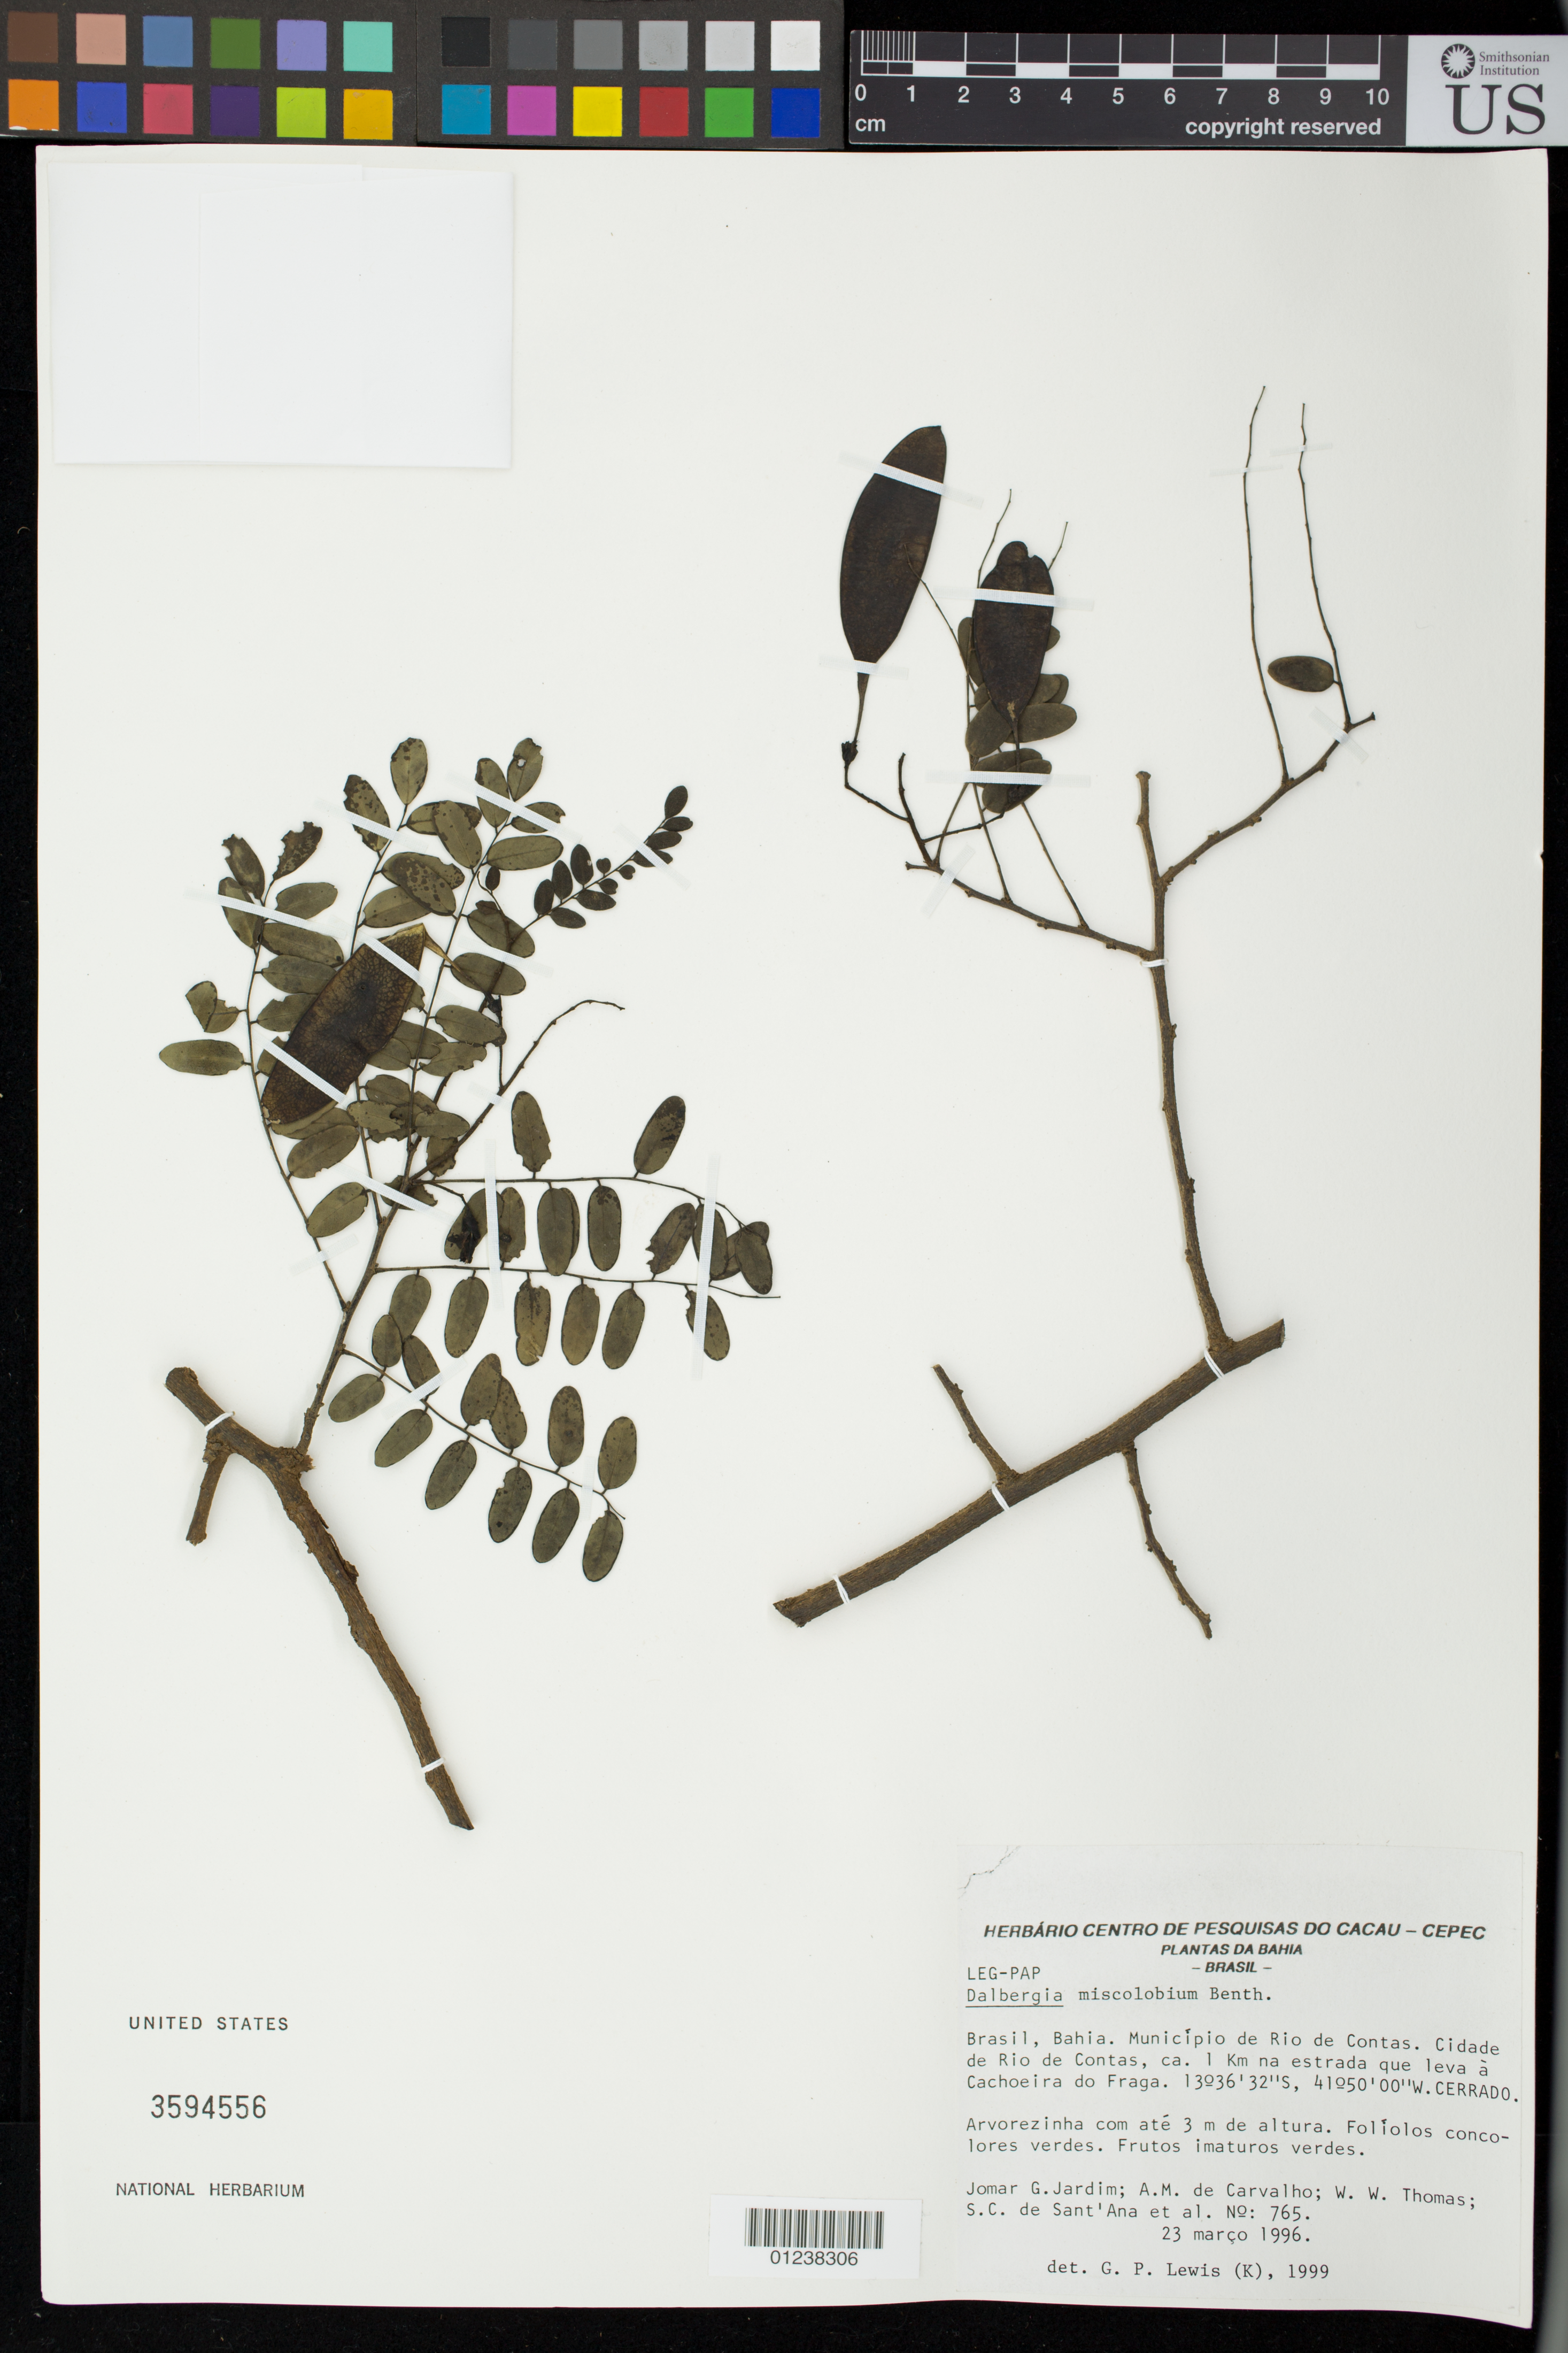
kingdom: Plantae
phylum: Tracheophyta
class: Magnoliopsida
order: Fabales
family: Fabaceae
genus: Dalbergia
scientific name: Dalbergia miscolobium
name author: Benth.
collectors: J. Jardim, A. M. Carvalho, W. W. Thomas & S. C. Sant' Ana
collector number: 765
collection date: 1996-03-23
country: Brazil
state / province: Bahia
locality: Municipio de Rio de Contas. Cidade de Rio de Contas, ca. 1 km na estrada que leva a Cachoeira do Fraga.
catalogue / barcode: US 3594556